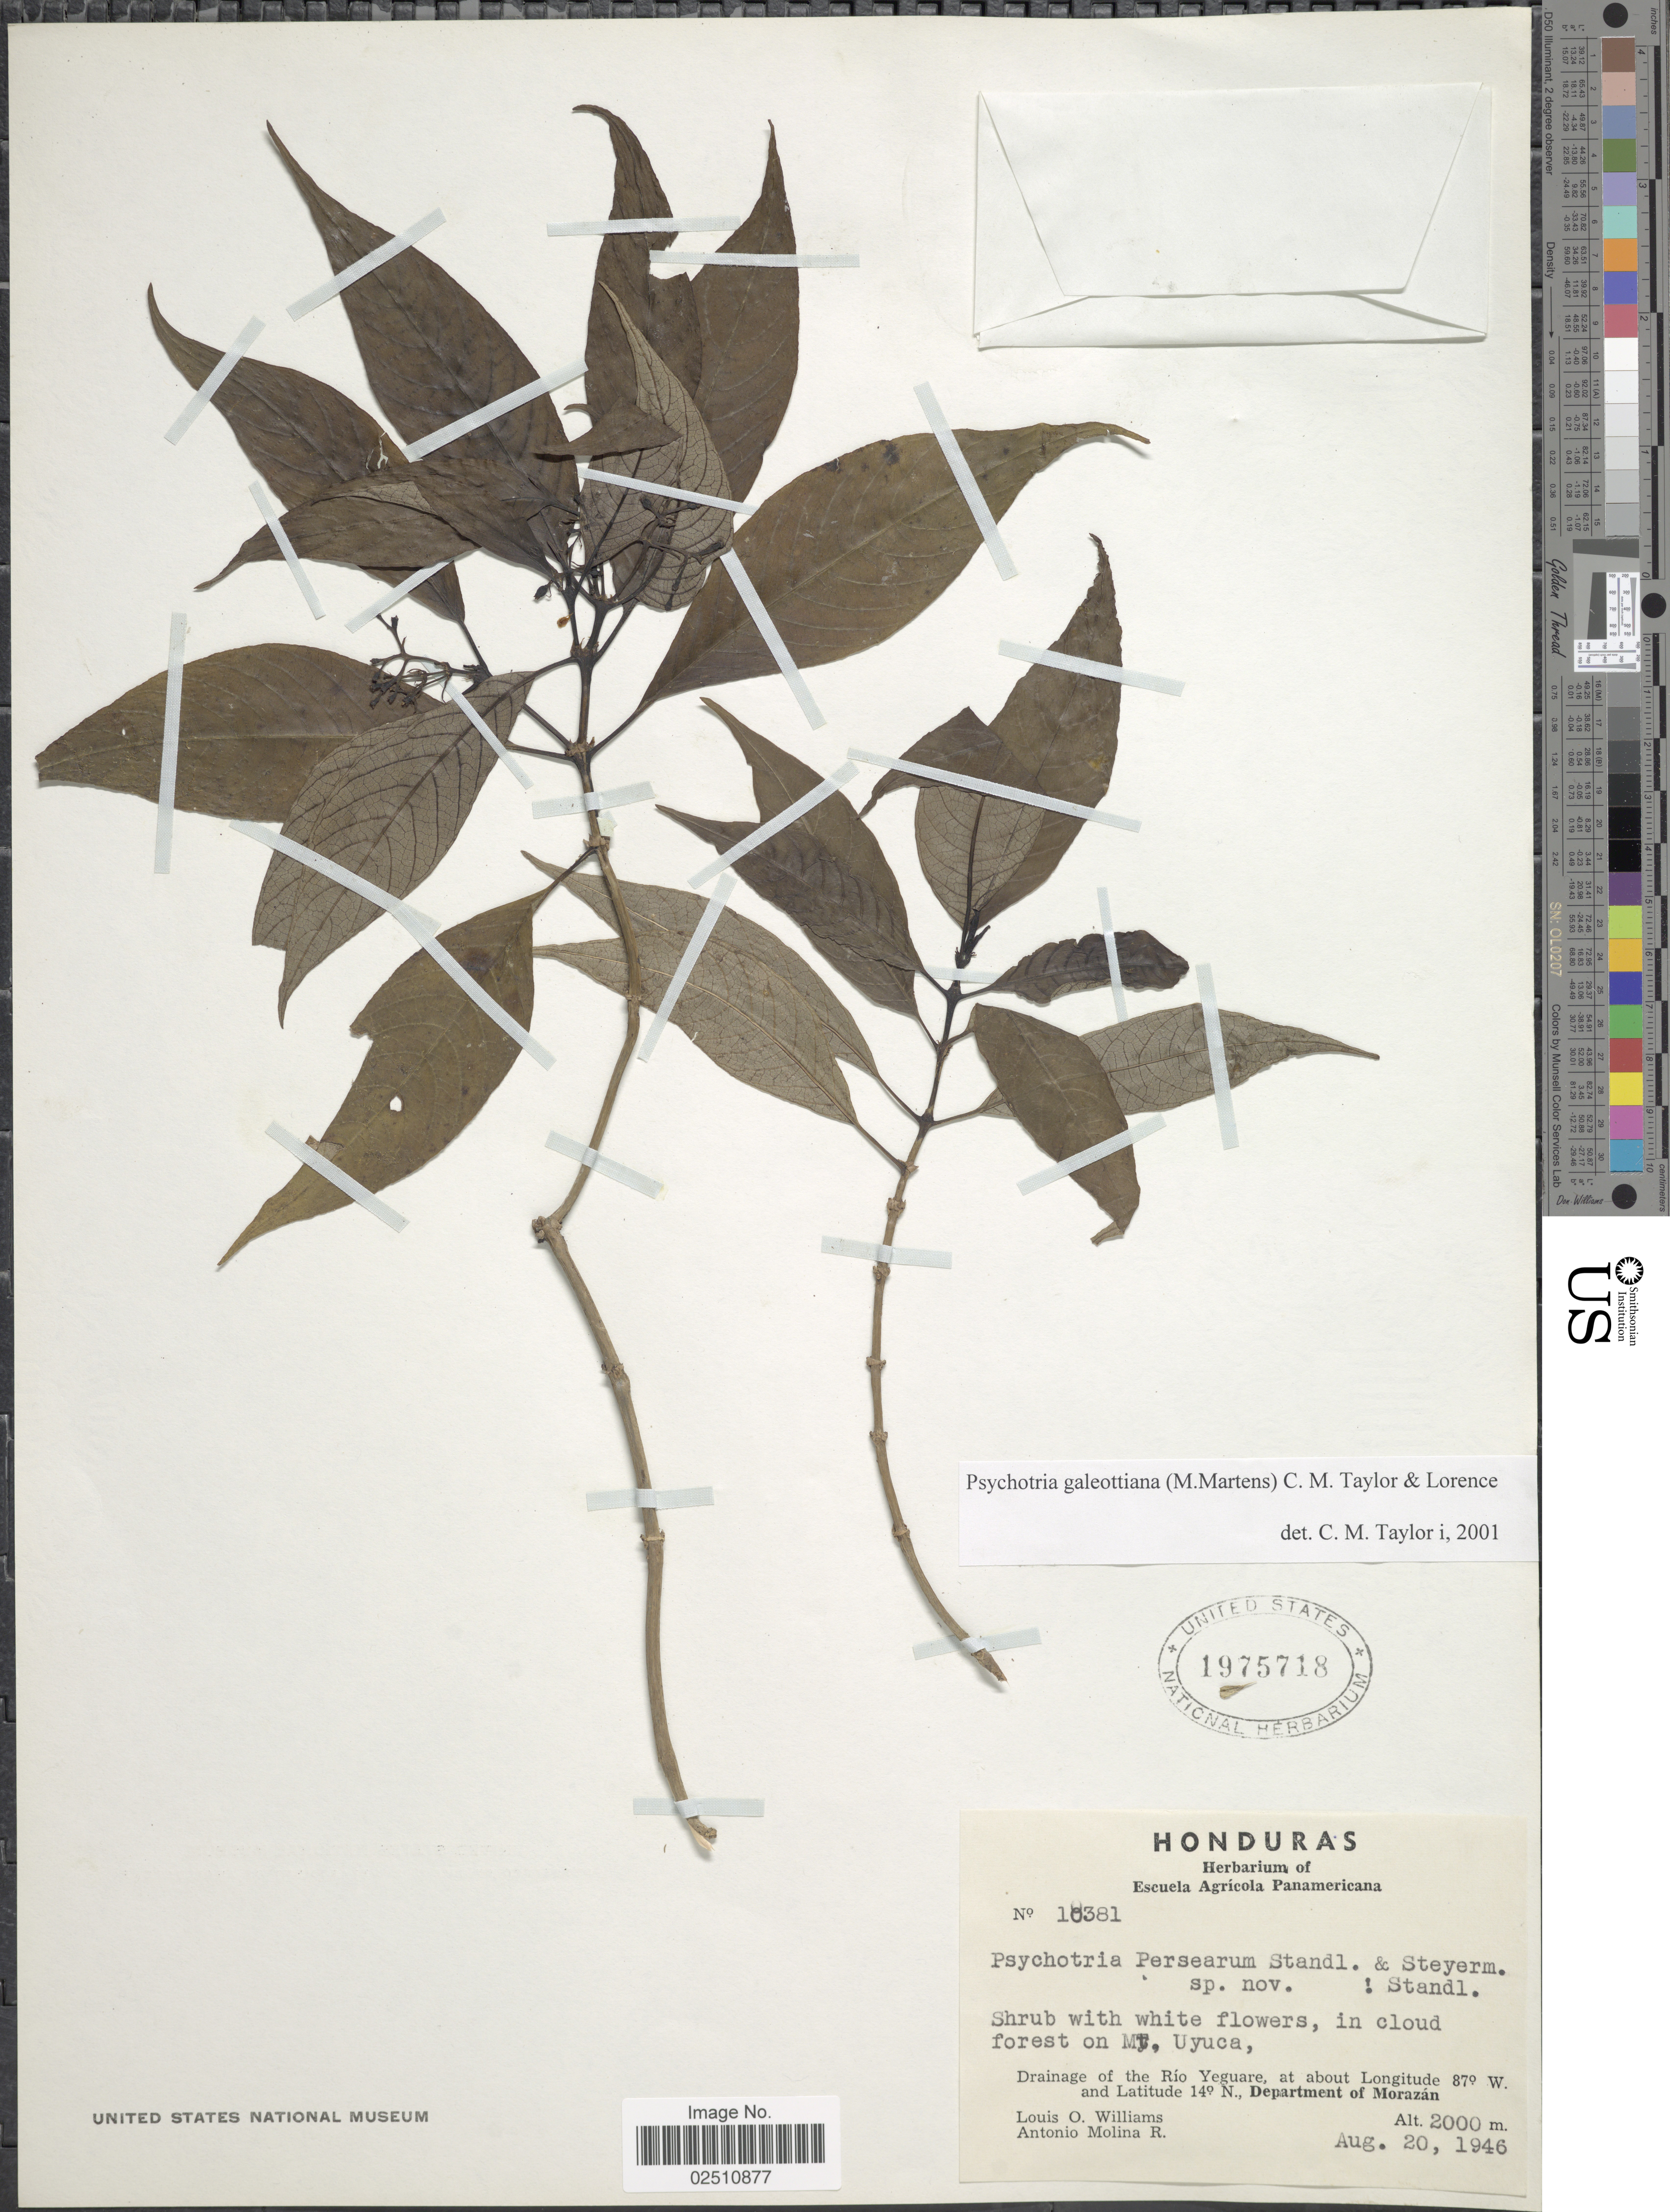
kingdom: Plantae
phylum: Tracheophyta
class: Magnoliopsida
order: Gentianales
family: Rubiaceae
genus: Psychotria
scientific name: Psychotria galeottiana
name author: (M. Martens) C.M. Taylor & Lorence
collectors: L. O. Williams & A. Molina R.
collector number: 10381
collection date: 1946-08-20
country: Honduras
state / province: Fco. Morazán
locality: In cloud forest on Mt. Uyuca, drainage of the Rio Yeguare, Departmento of Morazan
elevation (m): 2000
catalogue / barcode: US 1975718